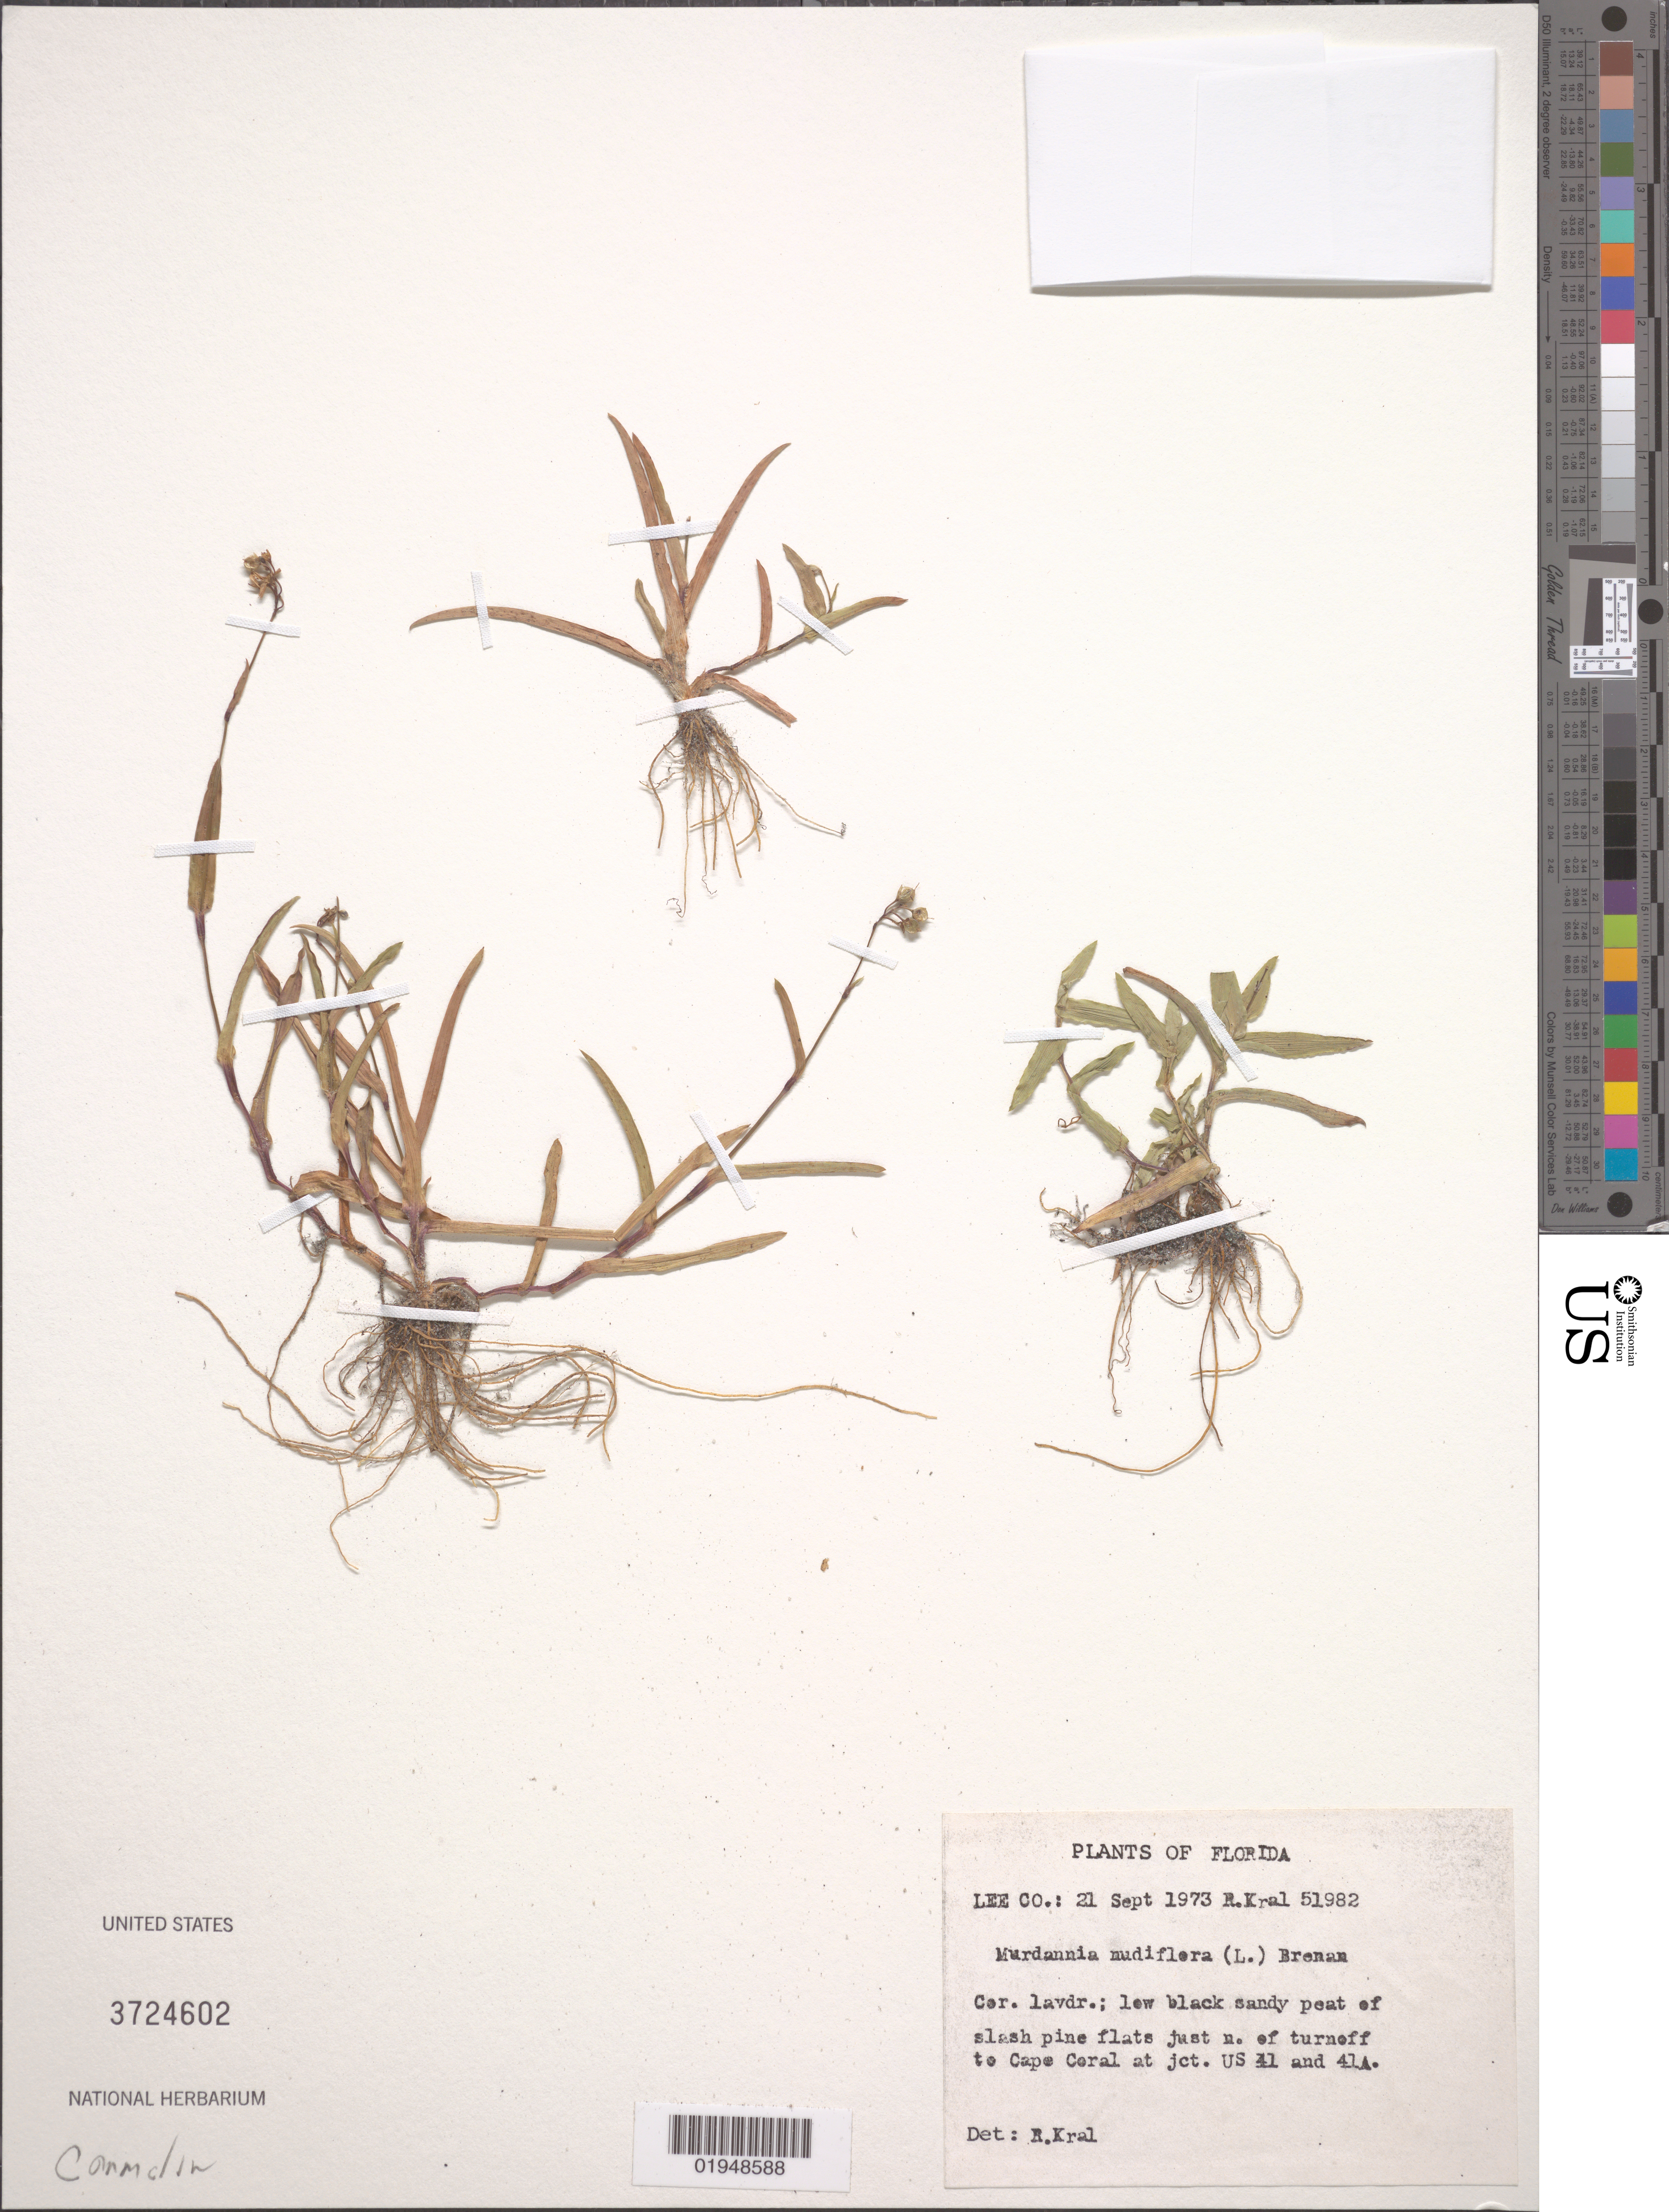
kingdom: Plantae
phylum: Tracheophyta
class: Liliopsida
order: Commelinales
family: Commelinaceae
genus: Murdannia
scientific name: Murdannia nudiflora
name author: (L.) Brenan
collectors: R. Kral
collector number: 51982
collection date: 1973-09-21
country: United States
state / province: Florida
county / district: Lee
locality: N of turnoff to Cape Coral at jct. US 41 and 41A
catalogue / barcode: US 3724602